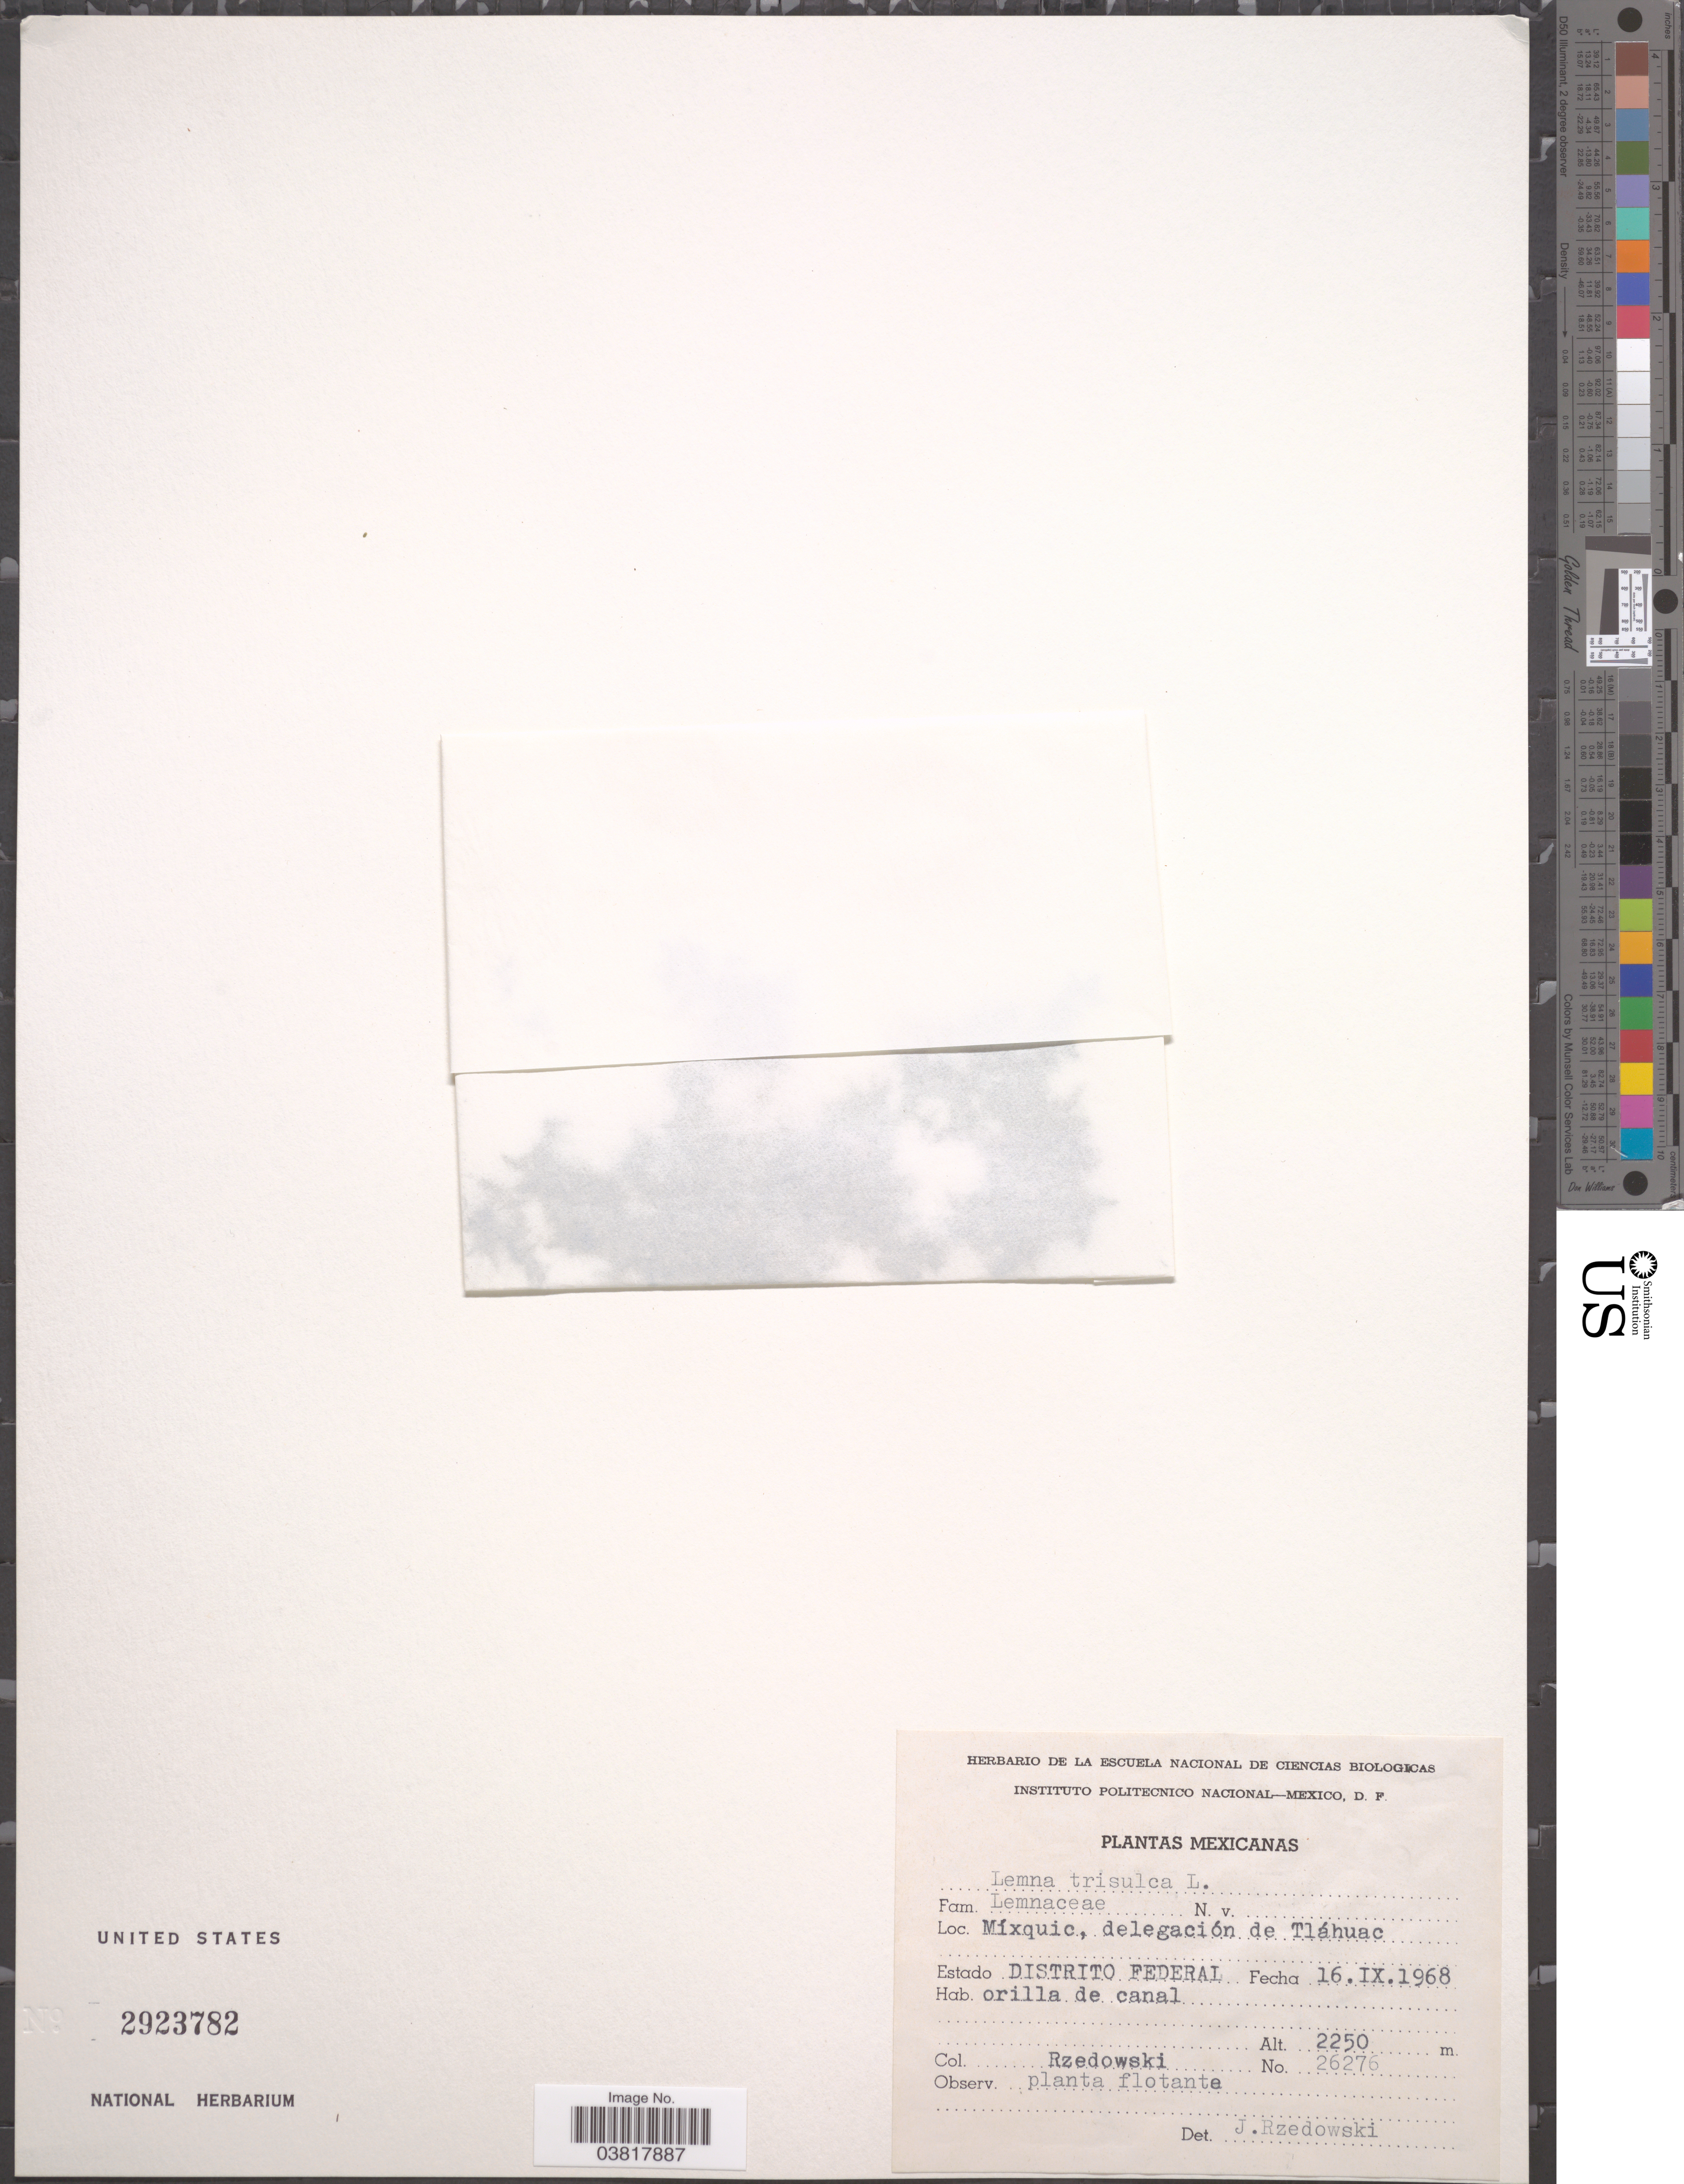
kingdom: Plantae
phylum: Tracheophyta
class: Liliopsida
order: Alismatales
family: Araceae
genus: Lemna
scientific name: Lemna trisulca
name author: L.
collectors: Rzedowski, --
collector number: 26276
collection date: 1968-09-16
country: Mexico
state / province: Distrito Federal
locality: Míxquic, delegación de Tláhuac.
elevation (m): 2250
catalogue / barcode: US 2923782